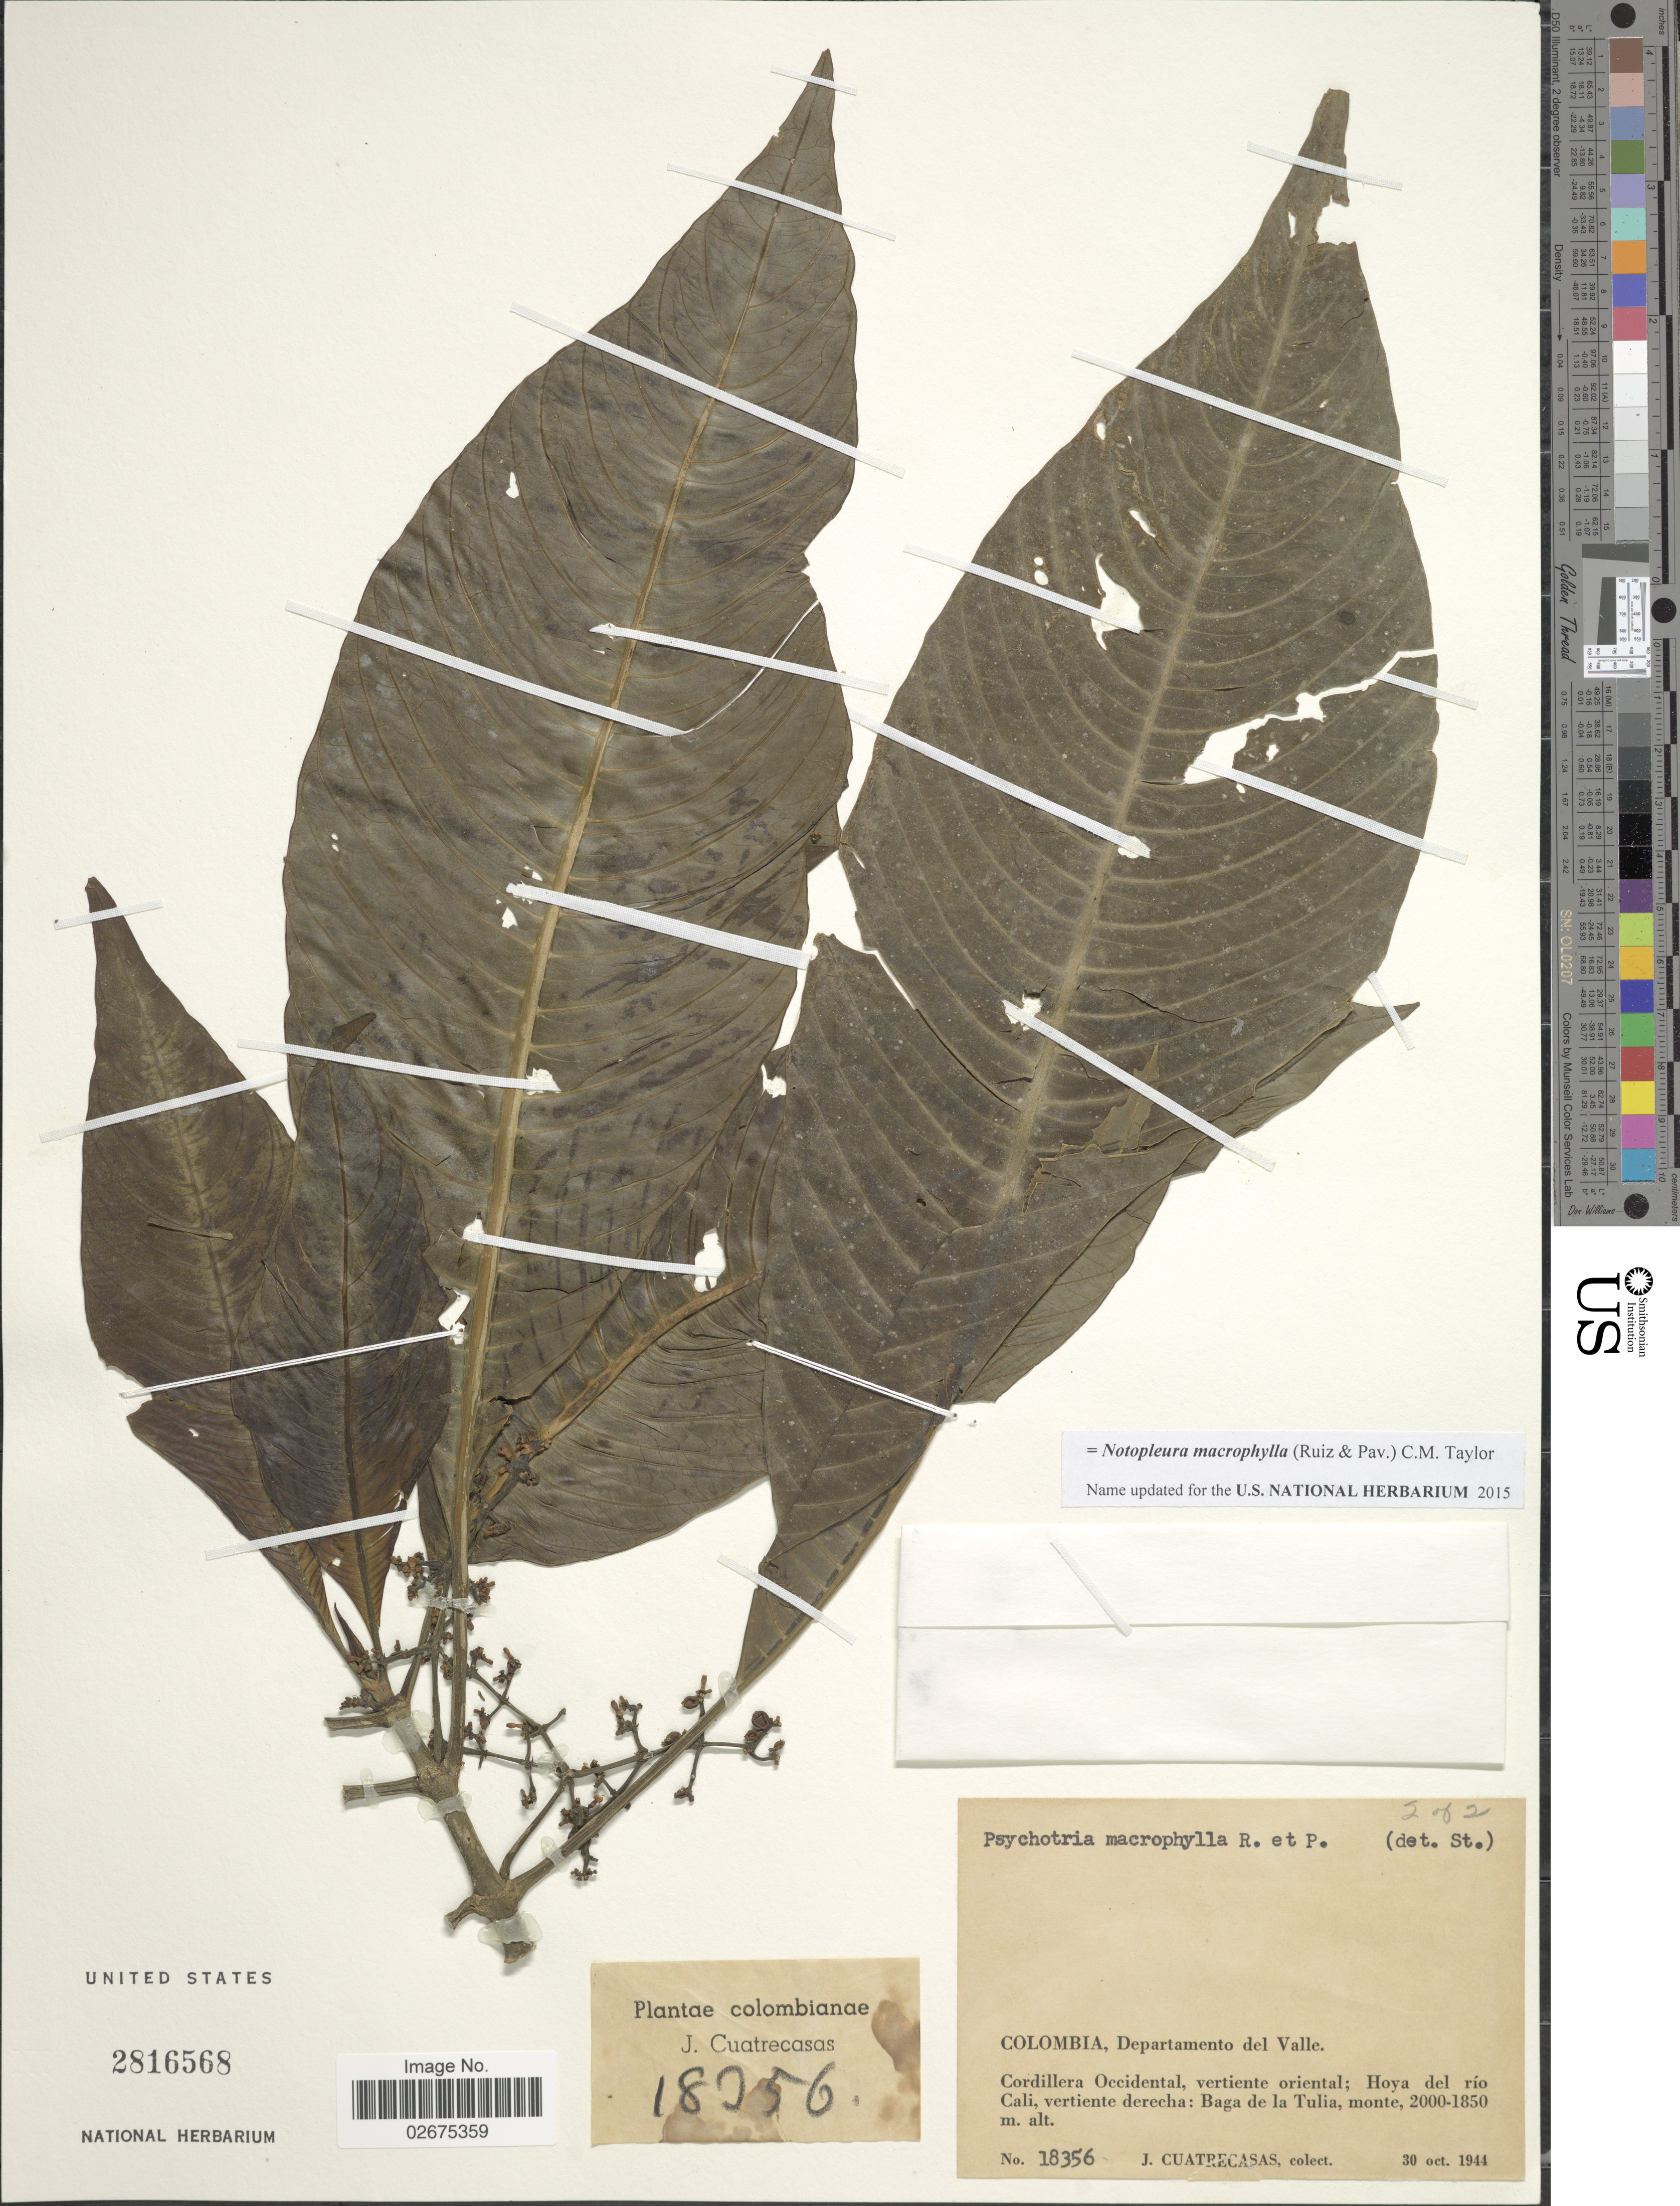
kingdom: Plantae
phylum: Tracheophyta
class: Magnoliopsida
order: Gentianales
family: Rubiaceae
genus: Notopleura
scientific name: Notopleura macrophylla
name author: (Ruiz & Pav.) C.M. Taylor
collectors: J. Cuatrecasas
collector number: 18356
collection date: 1944-10-30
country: Colombia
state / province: Valle del Cauca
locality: Departamento del Valle, Cordillera Occidental, vertiente oriental; Hoya del río Cali, vertiente derecha: Baga de la Tulia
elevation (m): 1850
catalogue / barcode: US 2816568